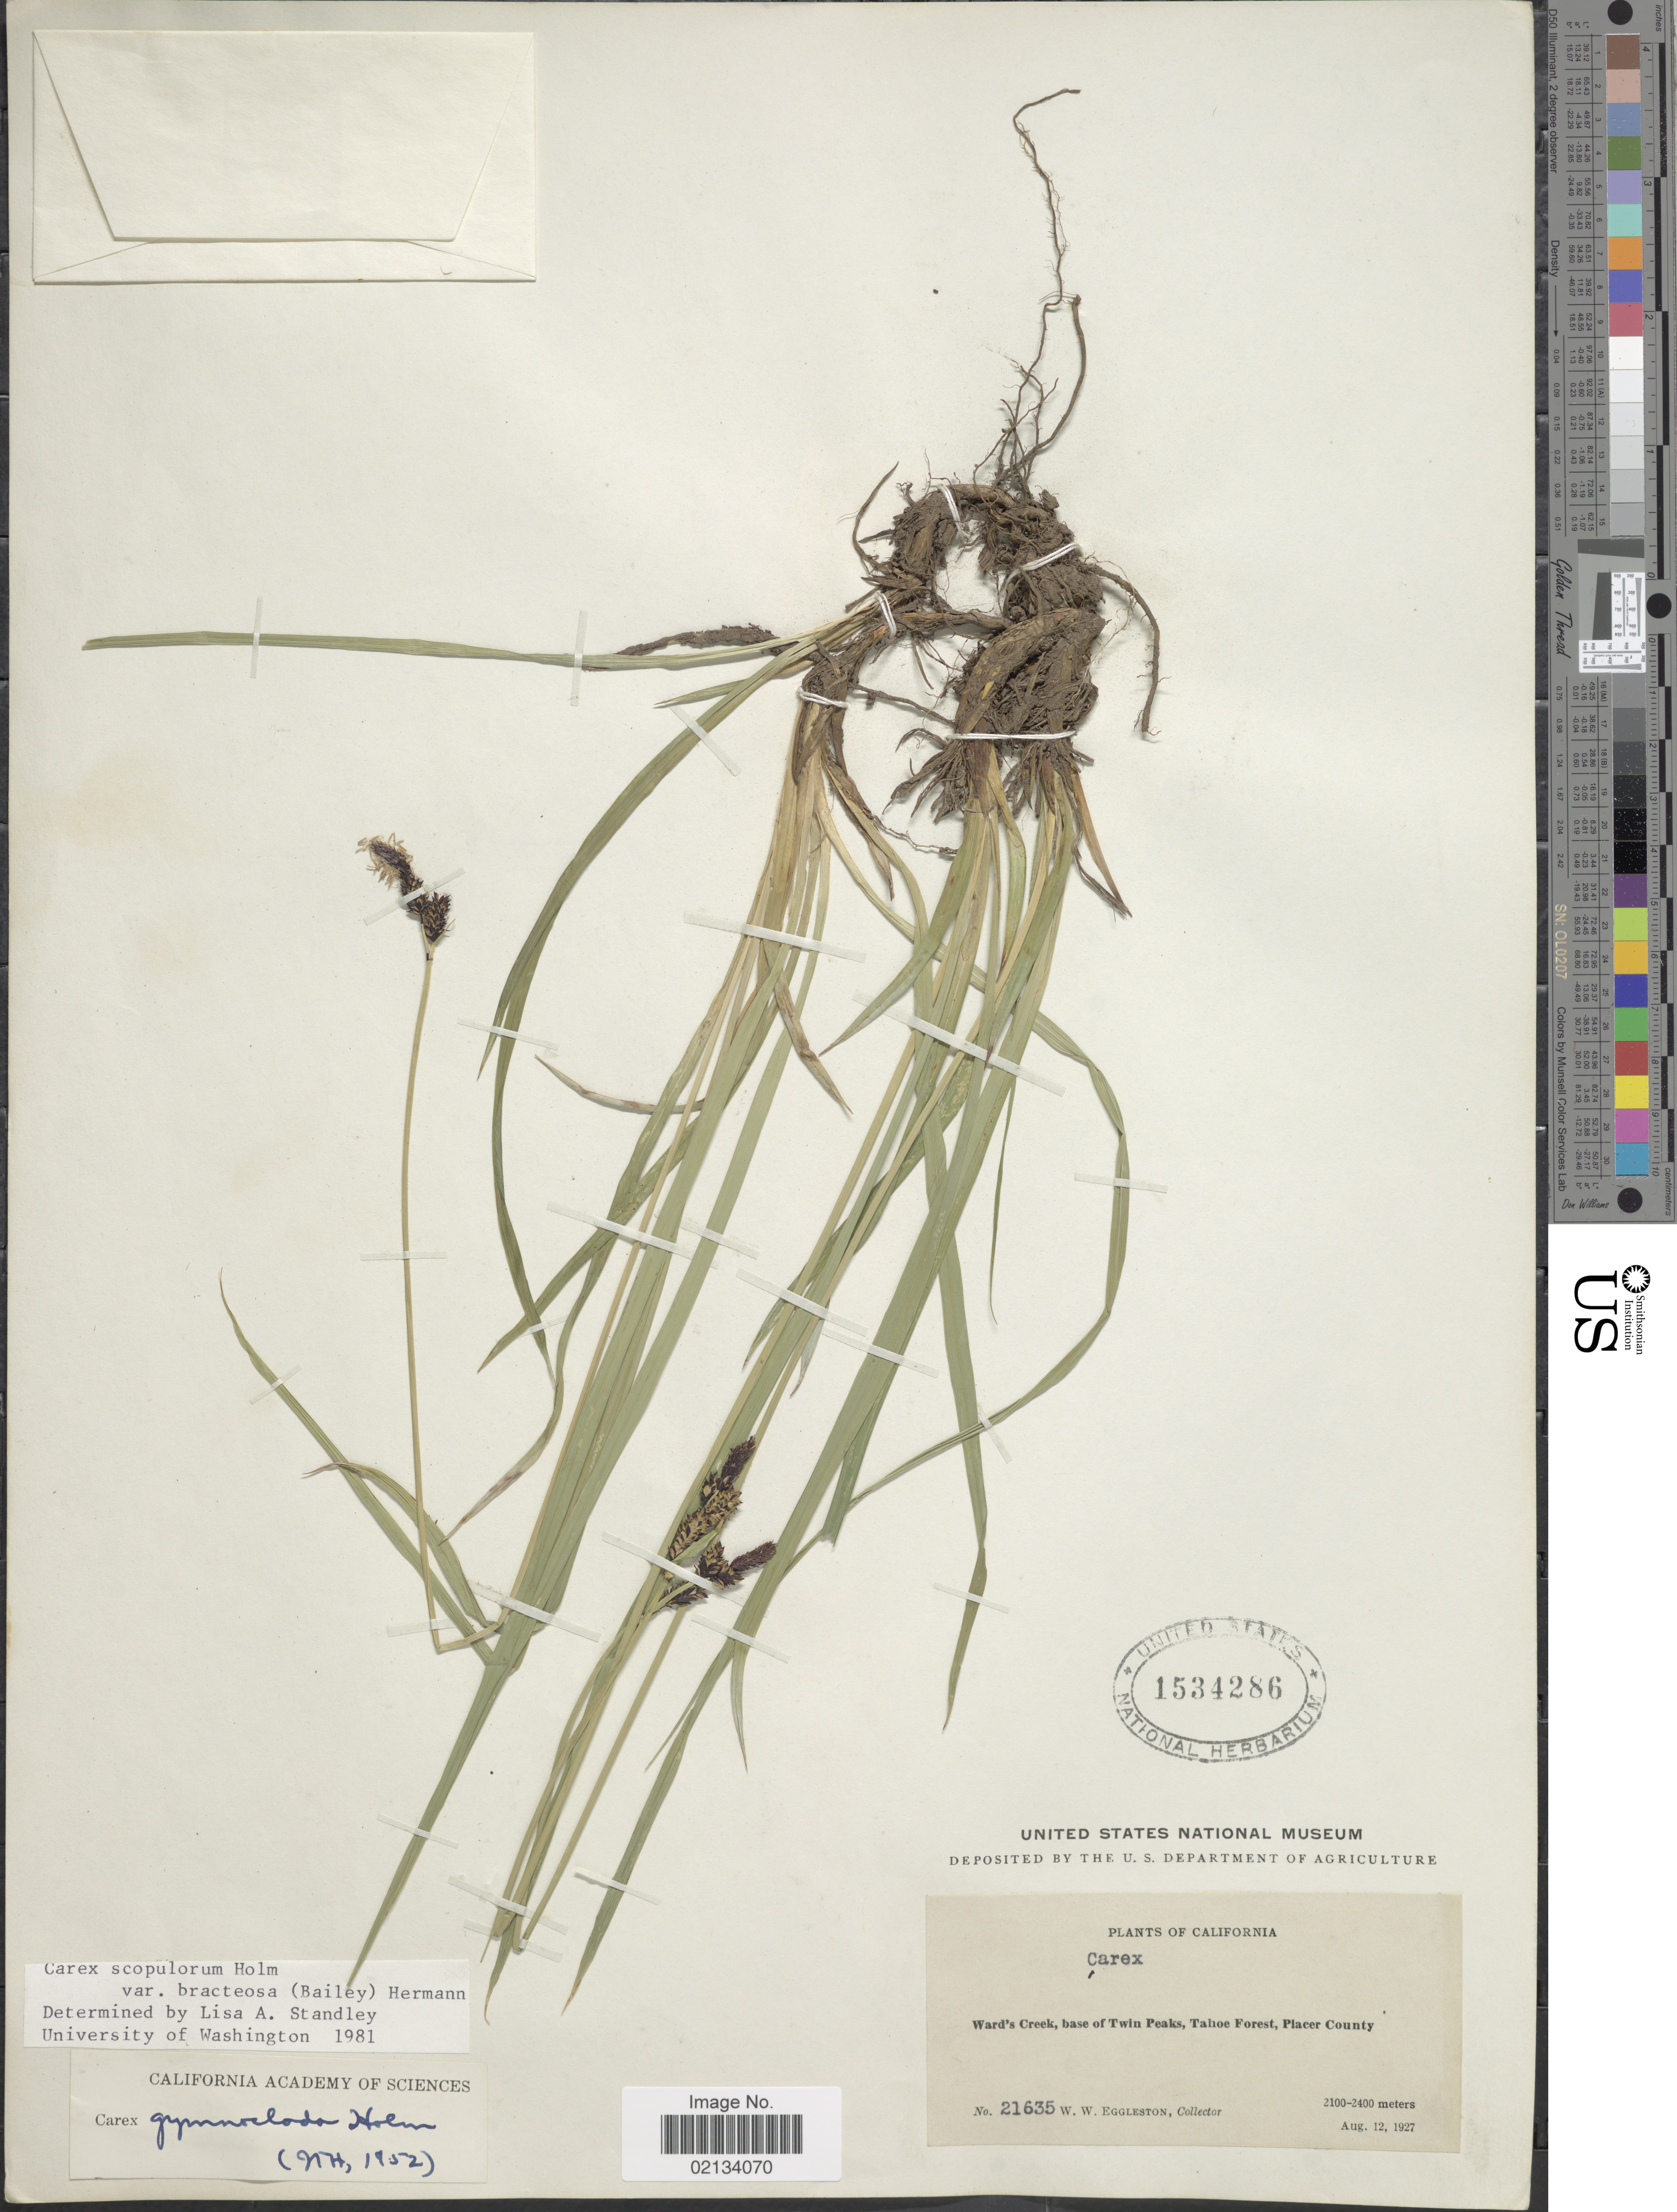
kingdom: Plantae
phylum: Tracheophyta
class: Liliopsida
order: Poales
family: Cyperaceae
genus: Carex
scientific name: Carex scopulorum var. bracteosa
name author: (L.H. Bailey) F.J. Herm.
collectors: W. W. Eggleston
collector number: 21635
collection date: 1927-08-12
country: United States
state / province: California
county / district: Placer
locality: Ward's Creek, base of Twin Peaks, Tahoe Forest, Placer County.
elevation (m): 2100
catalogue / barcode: US 1534286